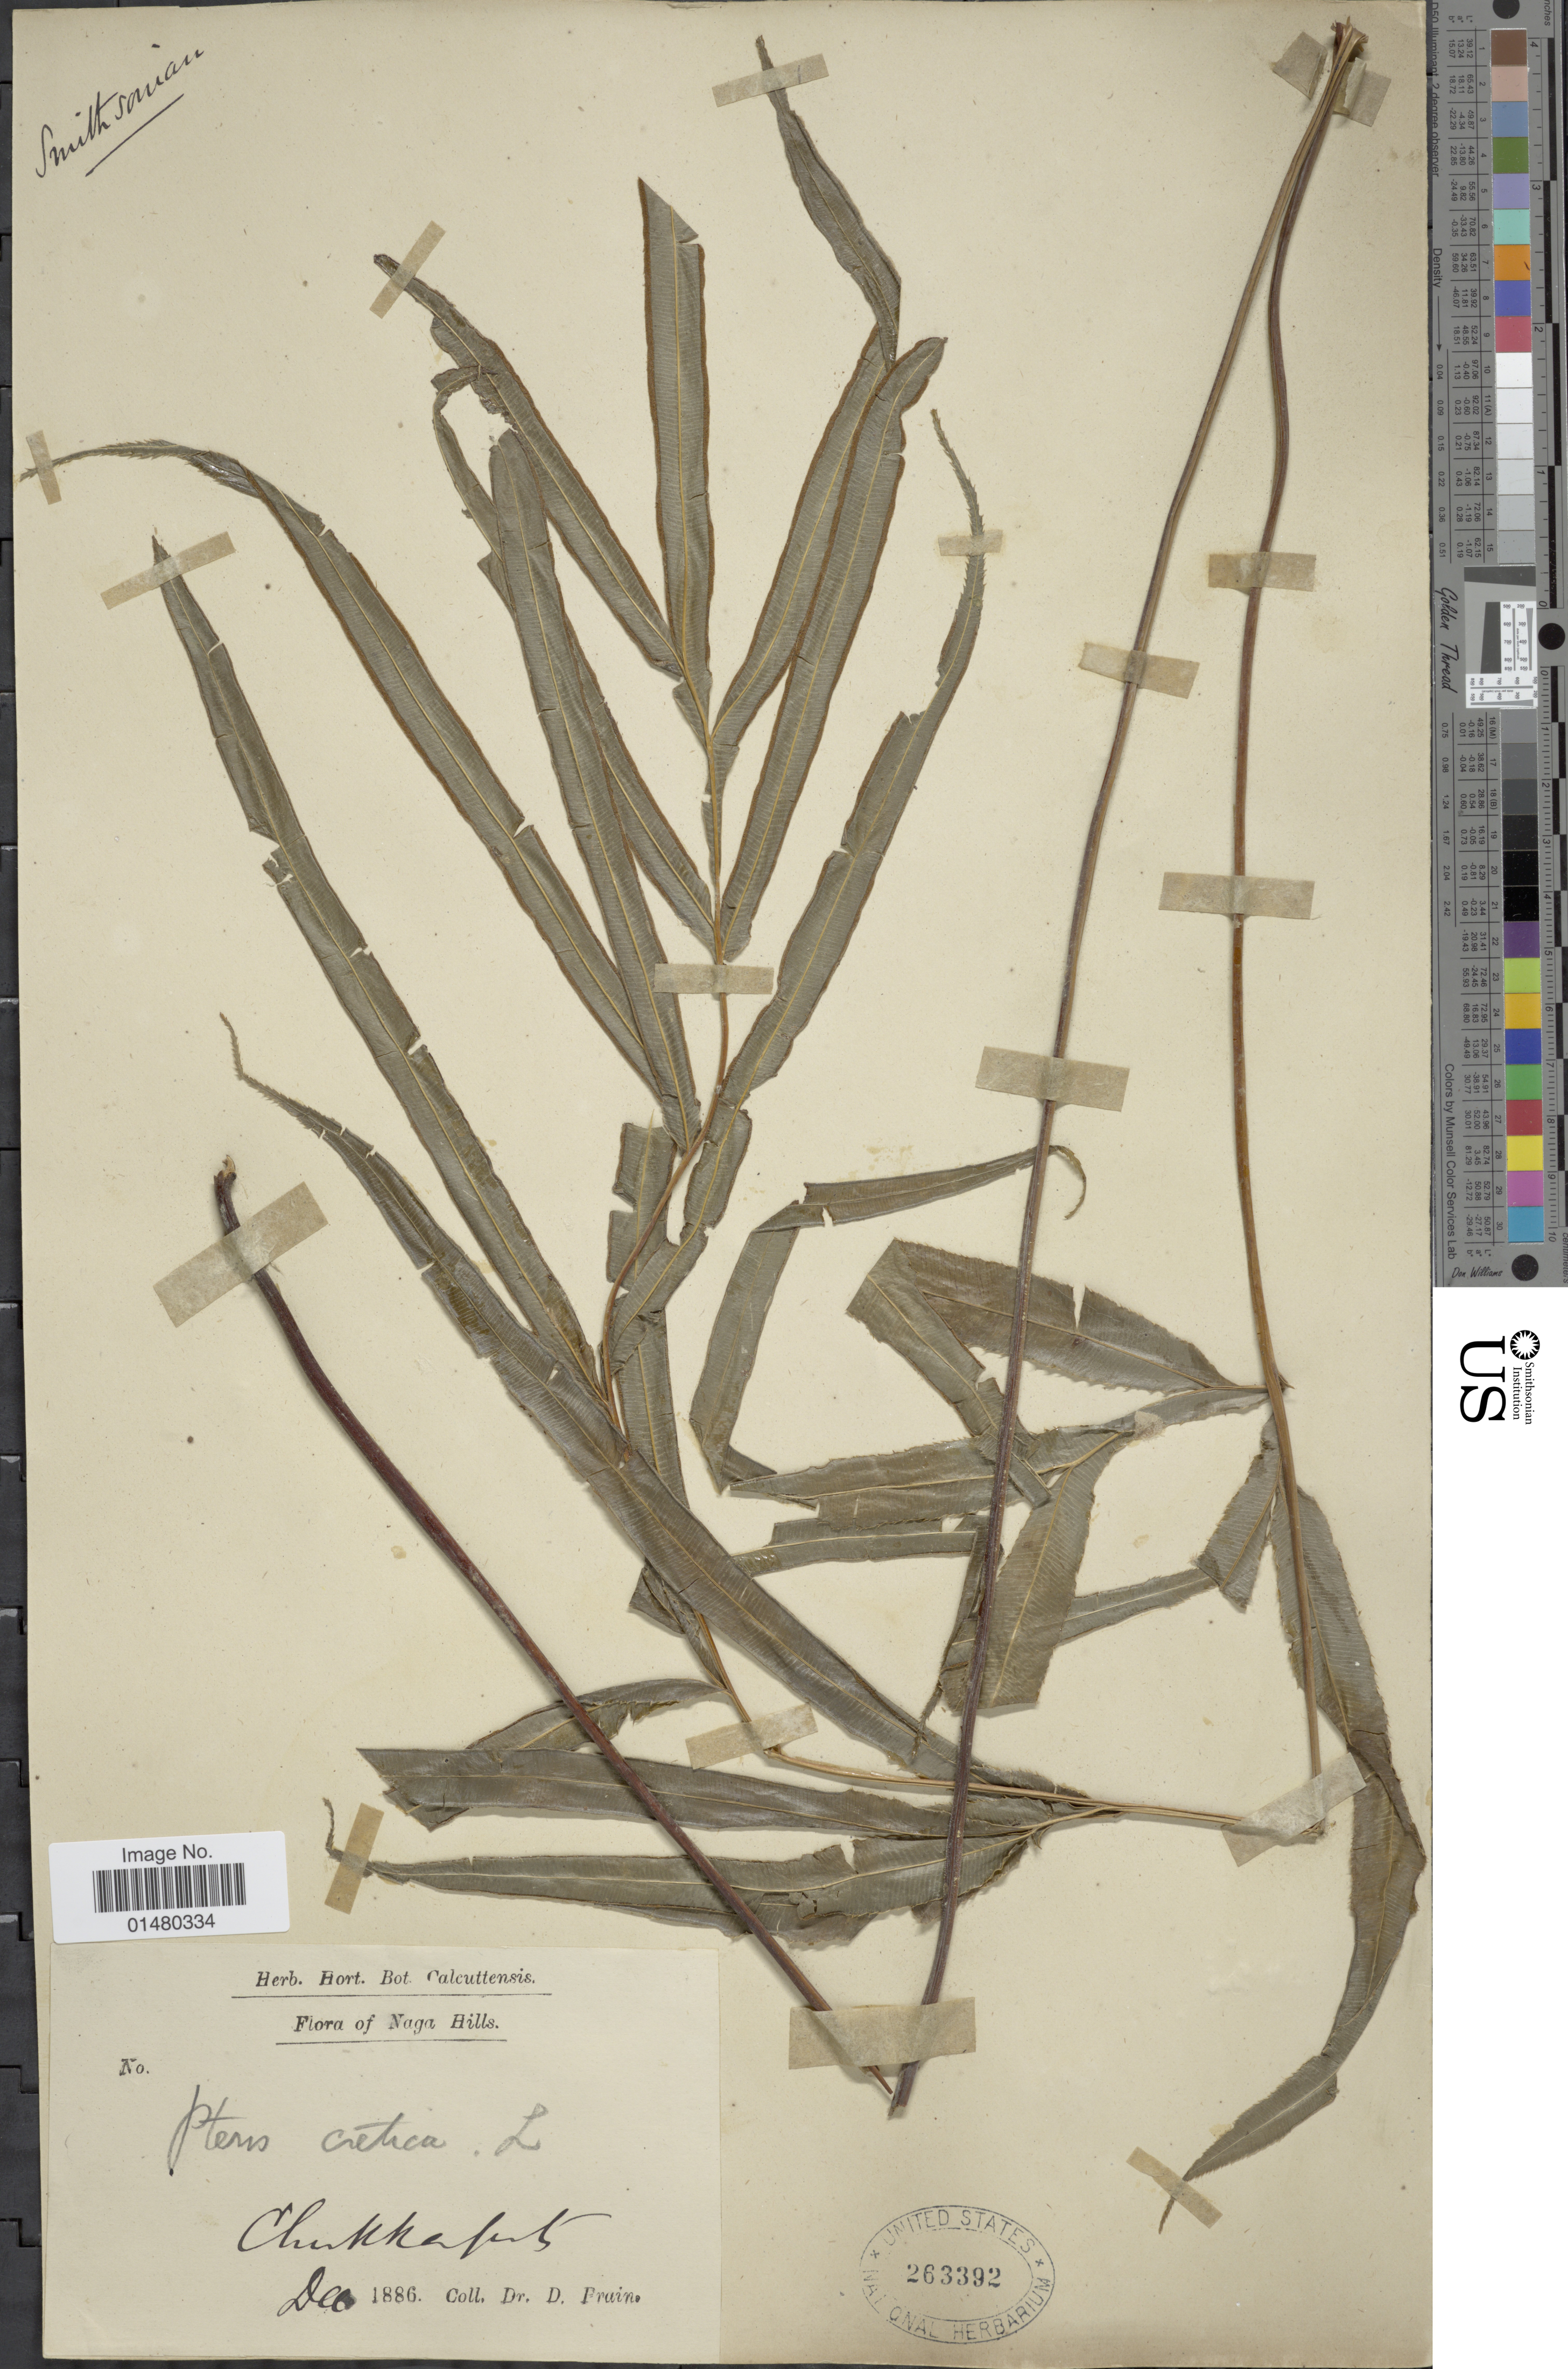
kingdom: Plantae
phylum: Tracheophyta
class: Polypodiopsida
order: Polypodiales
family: Pteridaceae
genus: Pteris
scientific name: Pteris cretica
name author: L.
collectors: D. Prain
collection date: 1886-12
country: India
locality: Naga Hills, Chukka [illegible text]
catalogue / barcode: US 263392